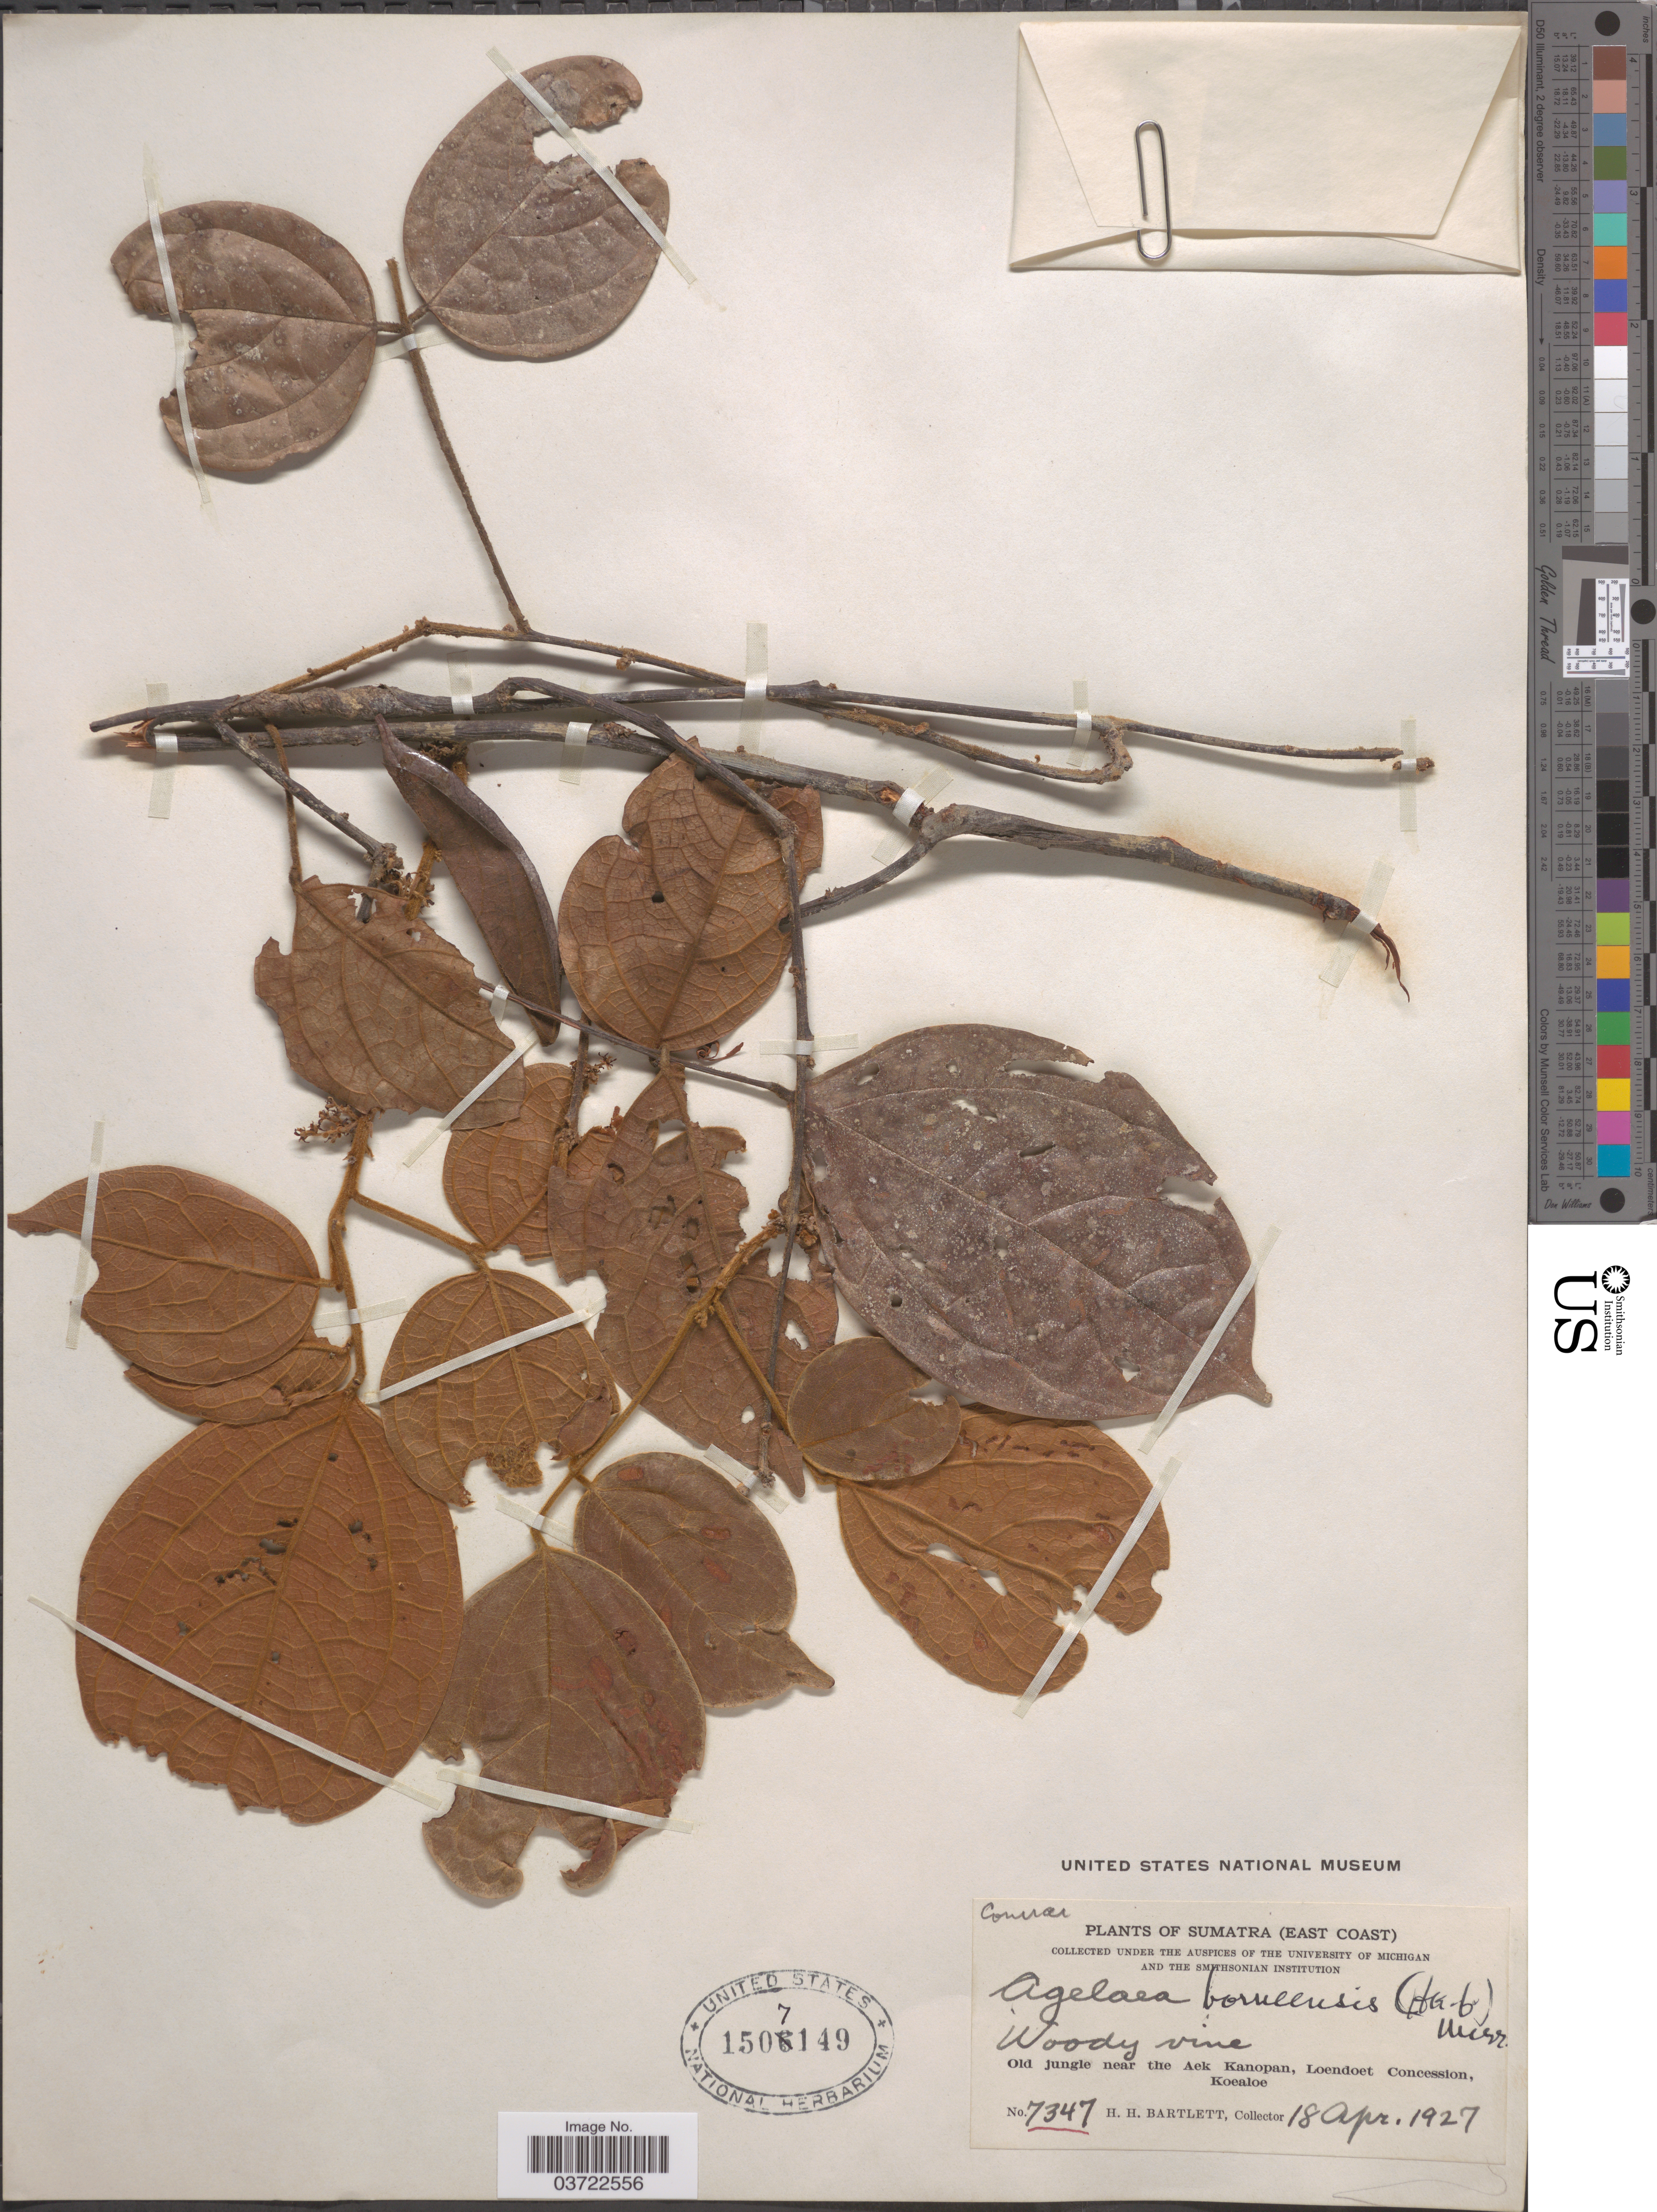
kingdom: Plantae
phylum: Tracheophyta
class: Magnoliopsida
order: Oxalidales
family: Connaraceae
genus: Agelaea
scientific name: Agelaea borneensis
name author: (Hook. f.) Merr.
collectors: H. H. Bartlett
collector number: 7347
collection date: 1927-04-18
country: Indonesia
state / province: Sumatra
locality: East Coast. Old jungle near the Aek Kanopan, Loendoet Concession, Koealoe.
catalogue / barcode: US 1507149